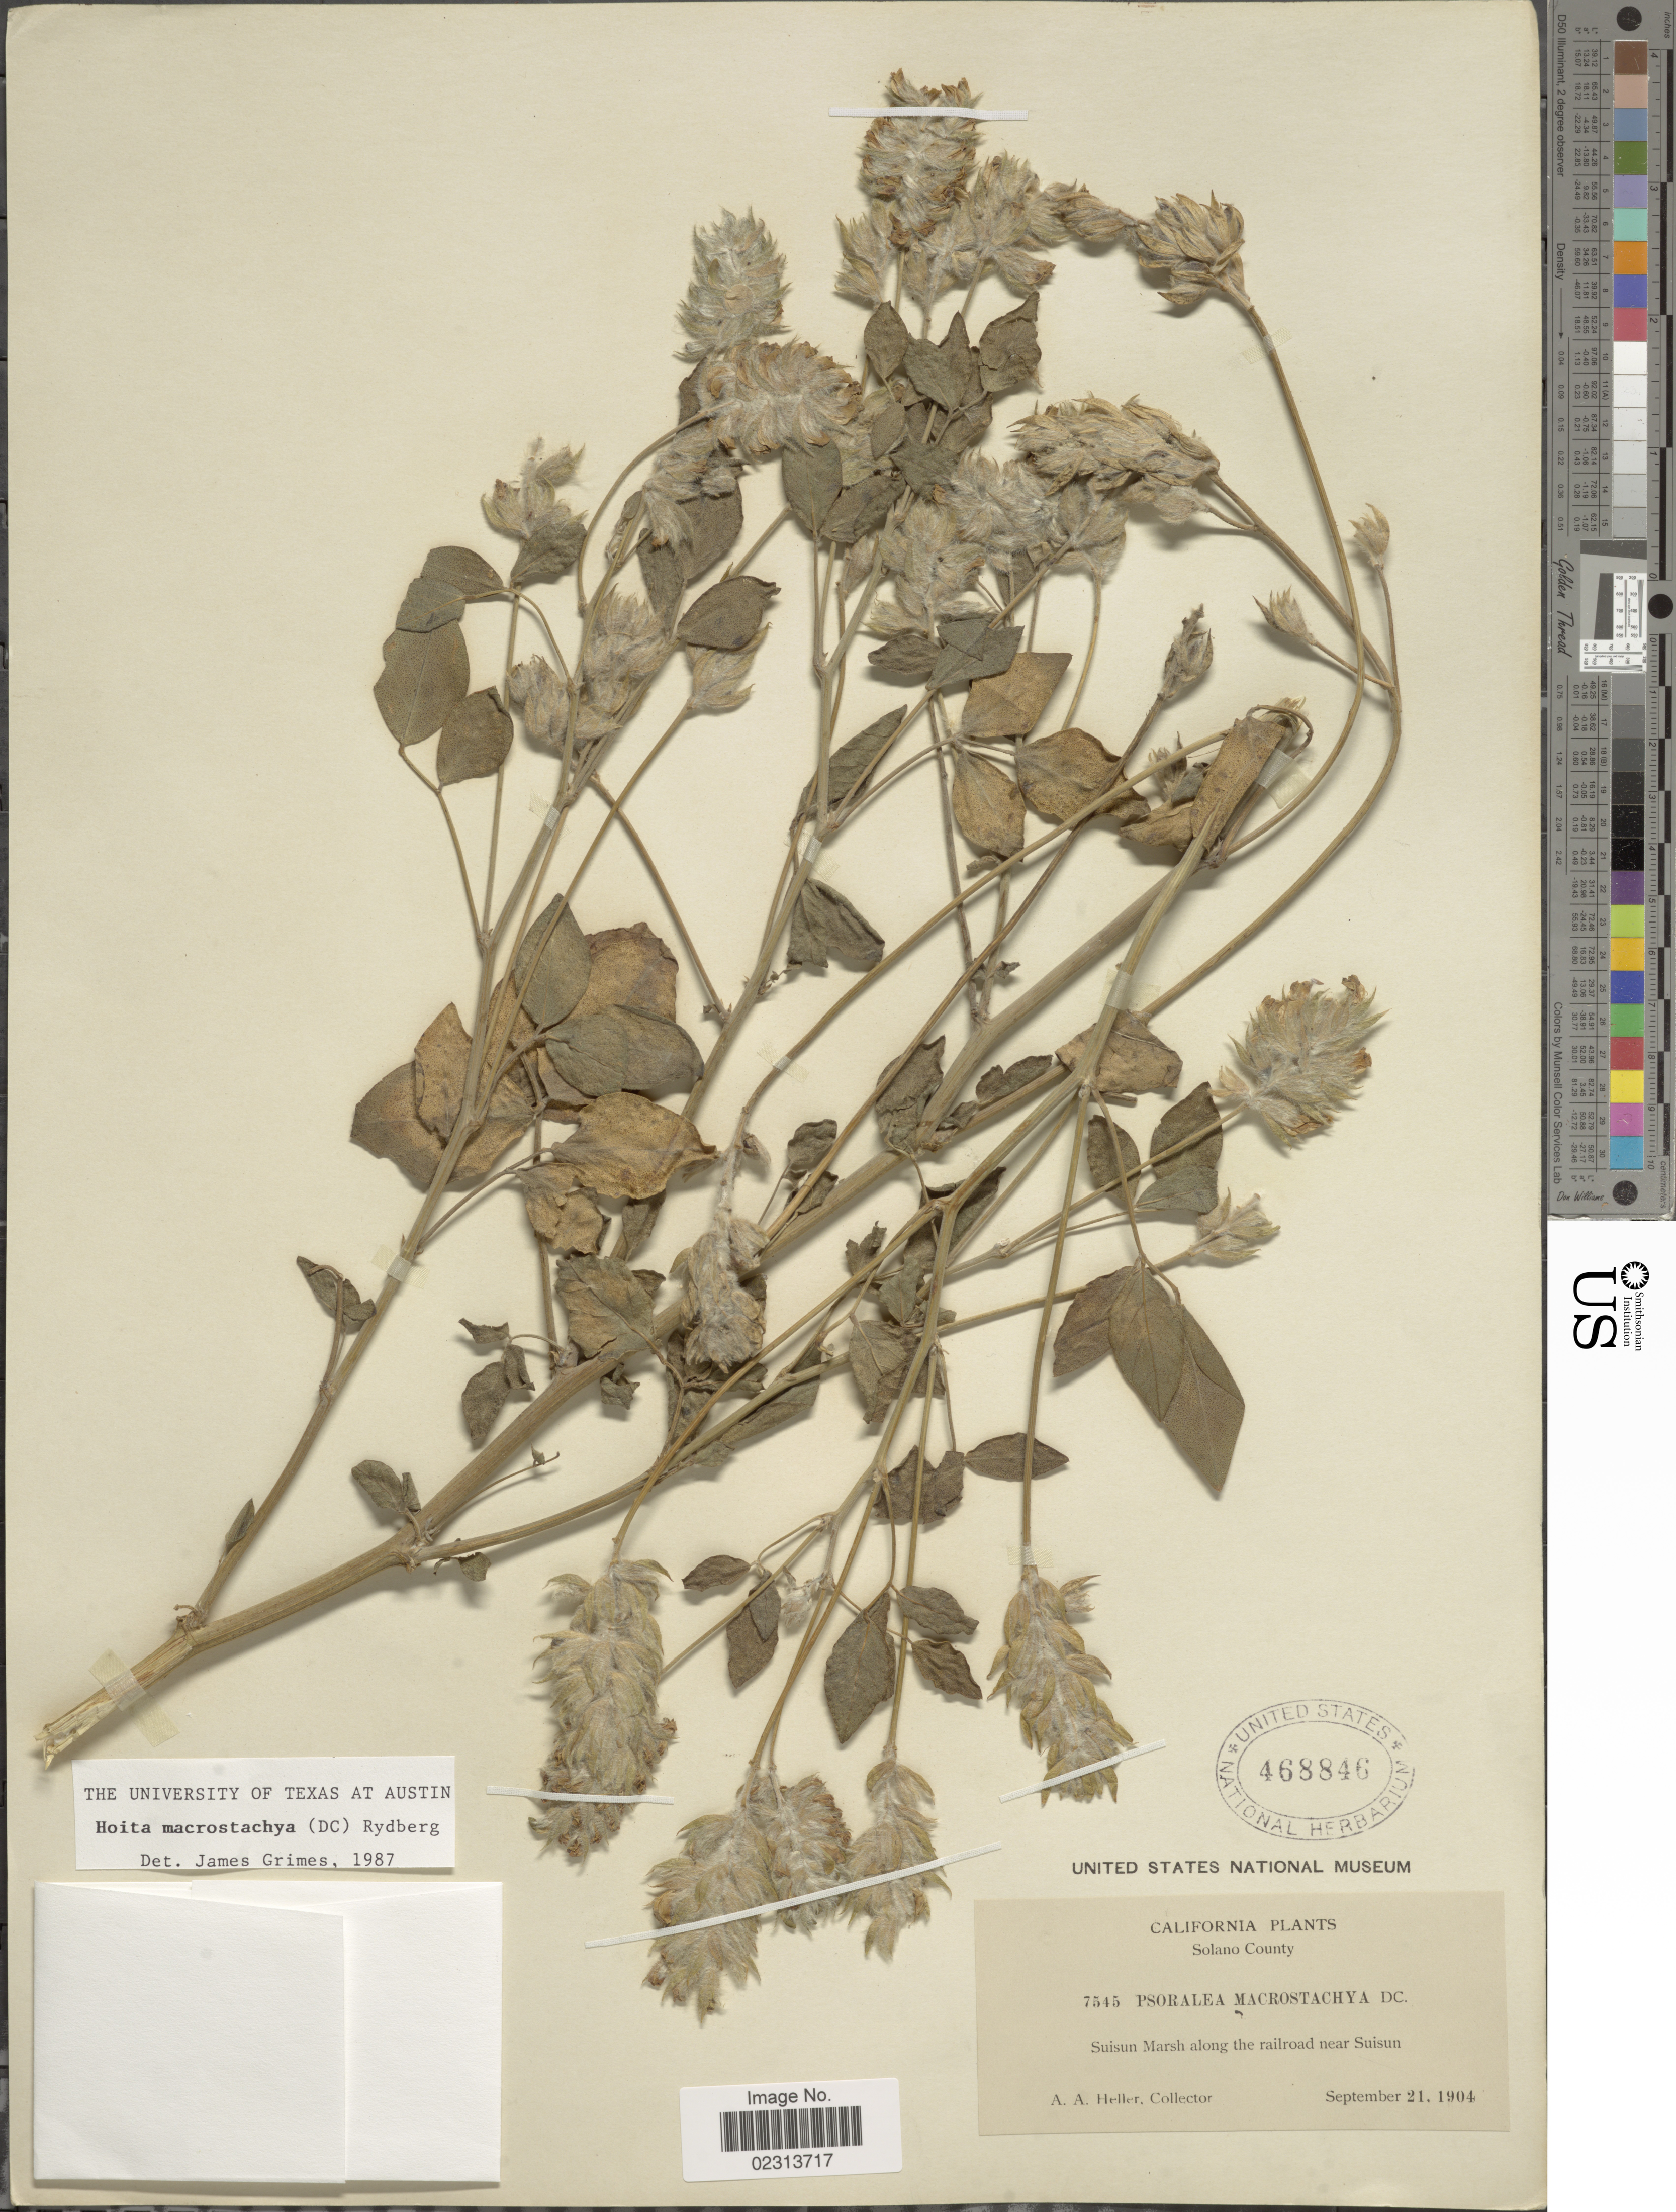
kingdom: Plantae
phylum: Tracheophyta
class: Magnoliopsida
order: Fabales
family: Fabaceae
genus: Hoita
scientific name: Hoita macrostachya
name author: (DC.) Rydb.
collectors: A. A. Heller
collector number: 7545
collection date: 1904-09-21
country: United States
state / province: California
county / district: Solano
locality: Solano County, Suisun Marsh along the railroad near Suisun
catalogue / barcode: US 468846